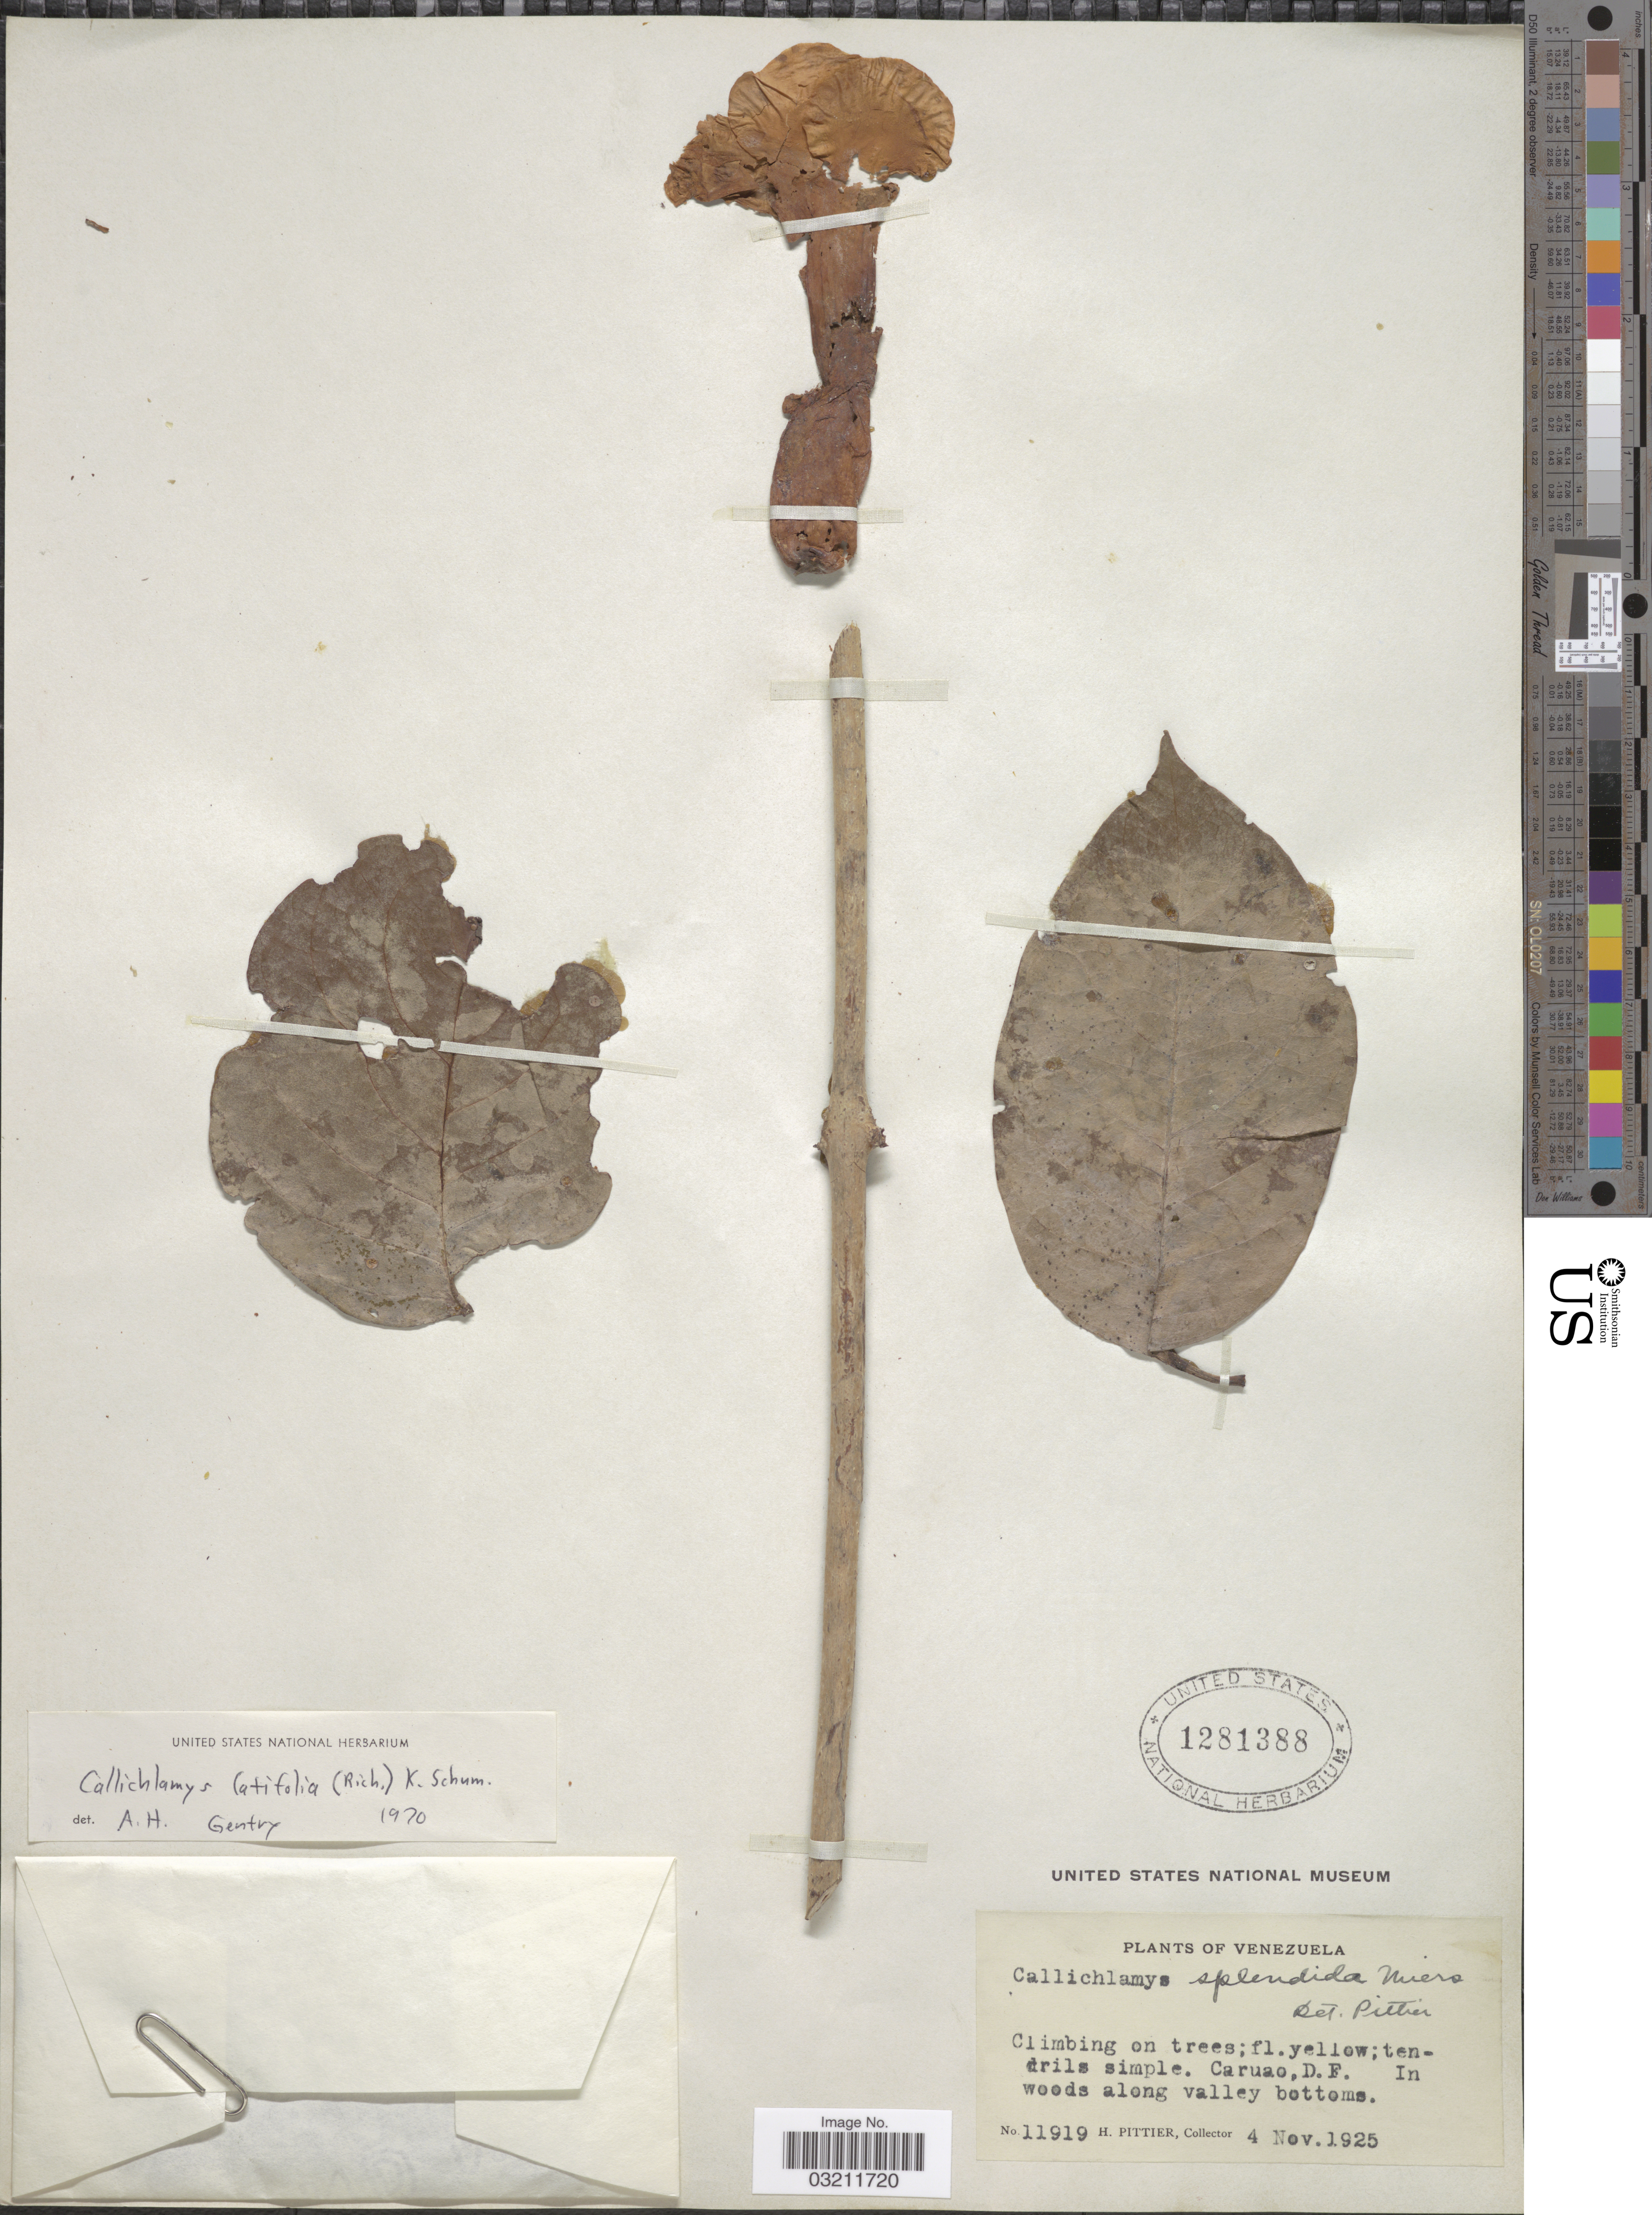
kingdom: Plantae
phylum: Tracheophyta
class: Magnoliopsida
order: Lamiales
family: Bignoniaceae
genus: Callichlamys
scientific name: Callichlamys latifolia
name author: (Rich.) K. Schum.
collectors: H. F. Pittier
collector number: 11919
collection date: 1925-11-04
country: Venezuela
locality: Caruao, D. F.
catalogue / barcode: US 1281388